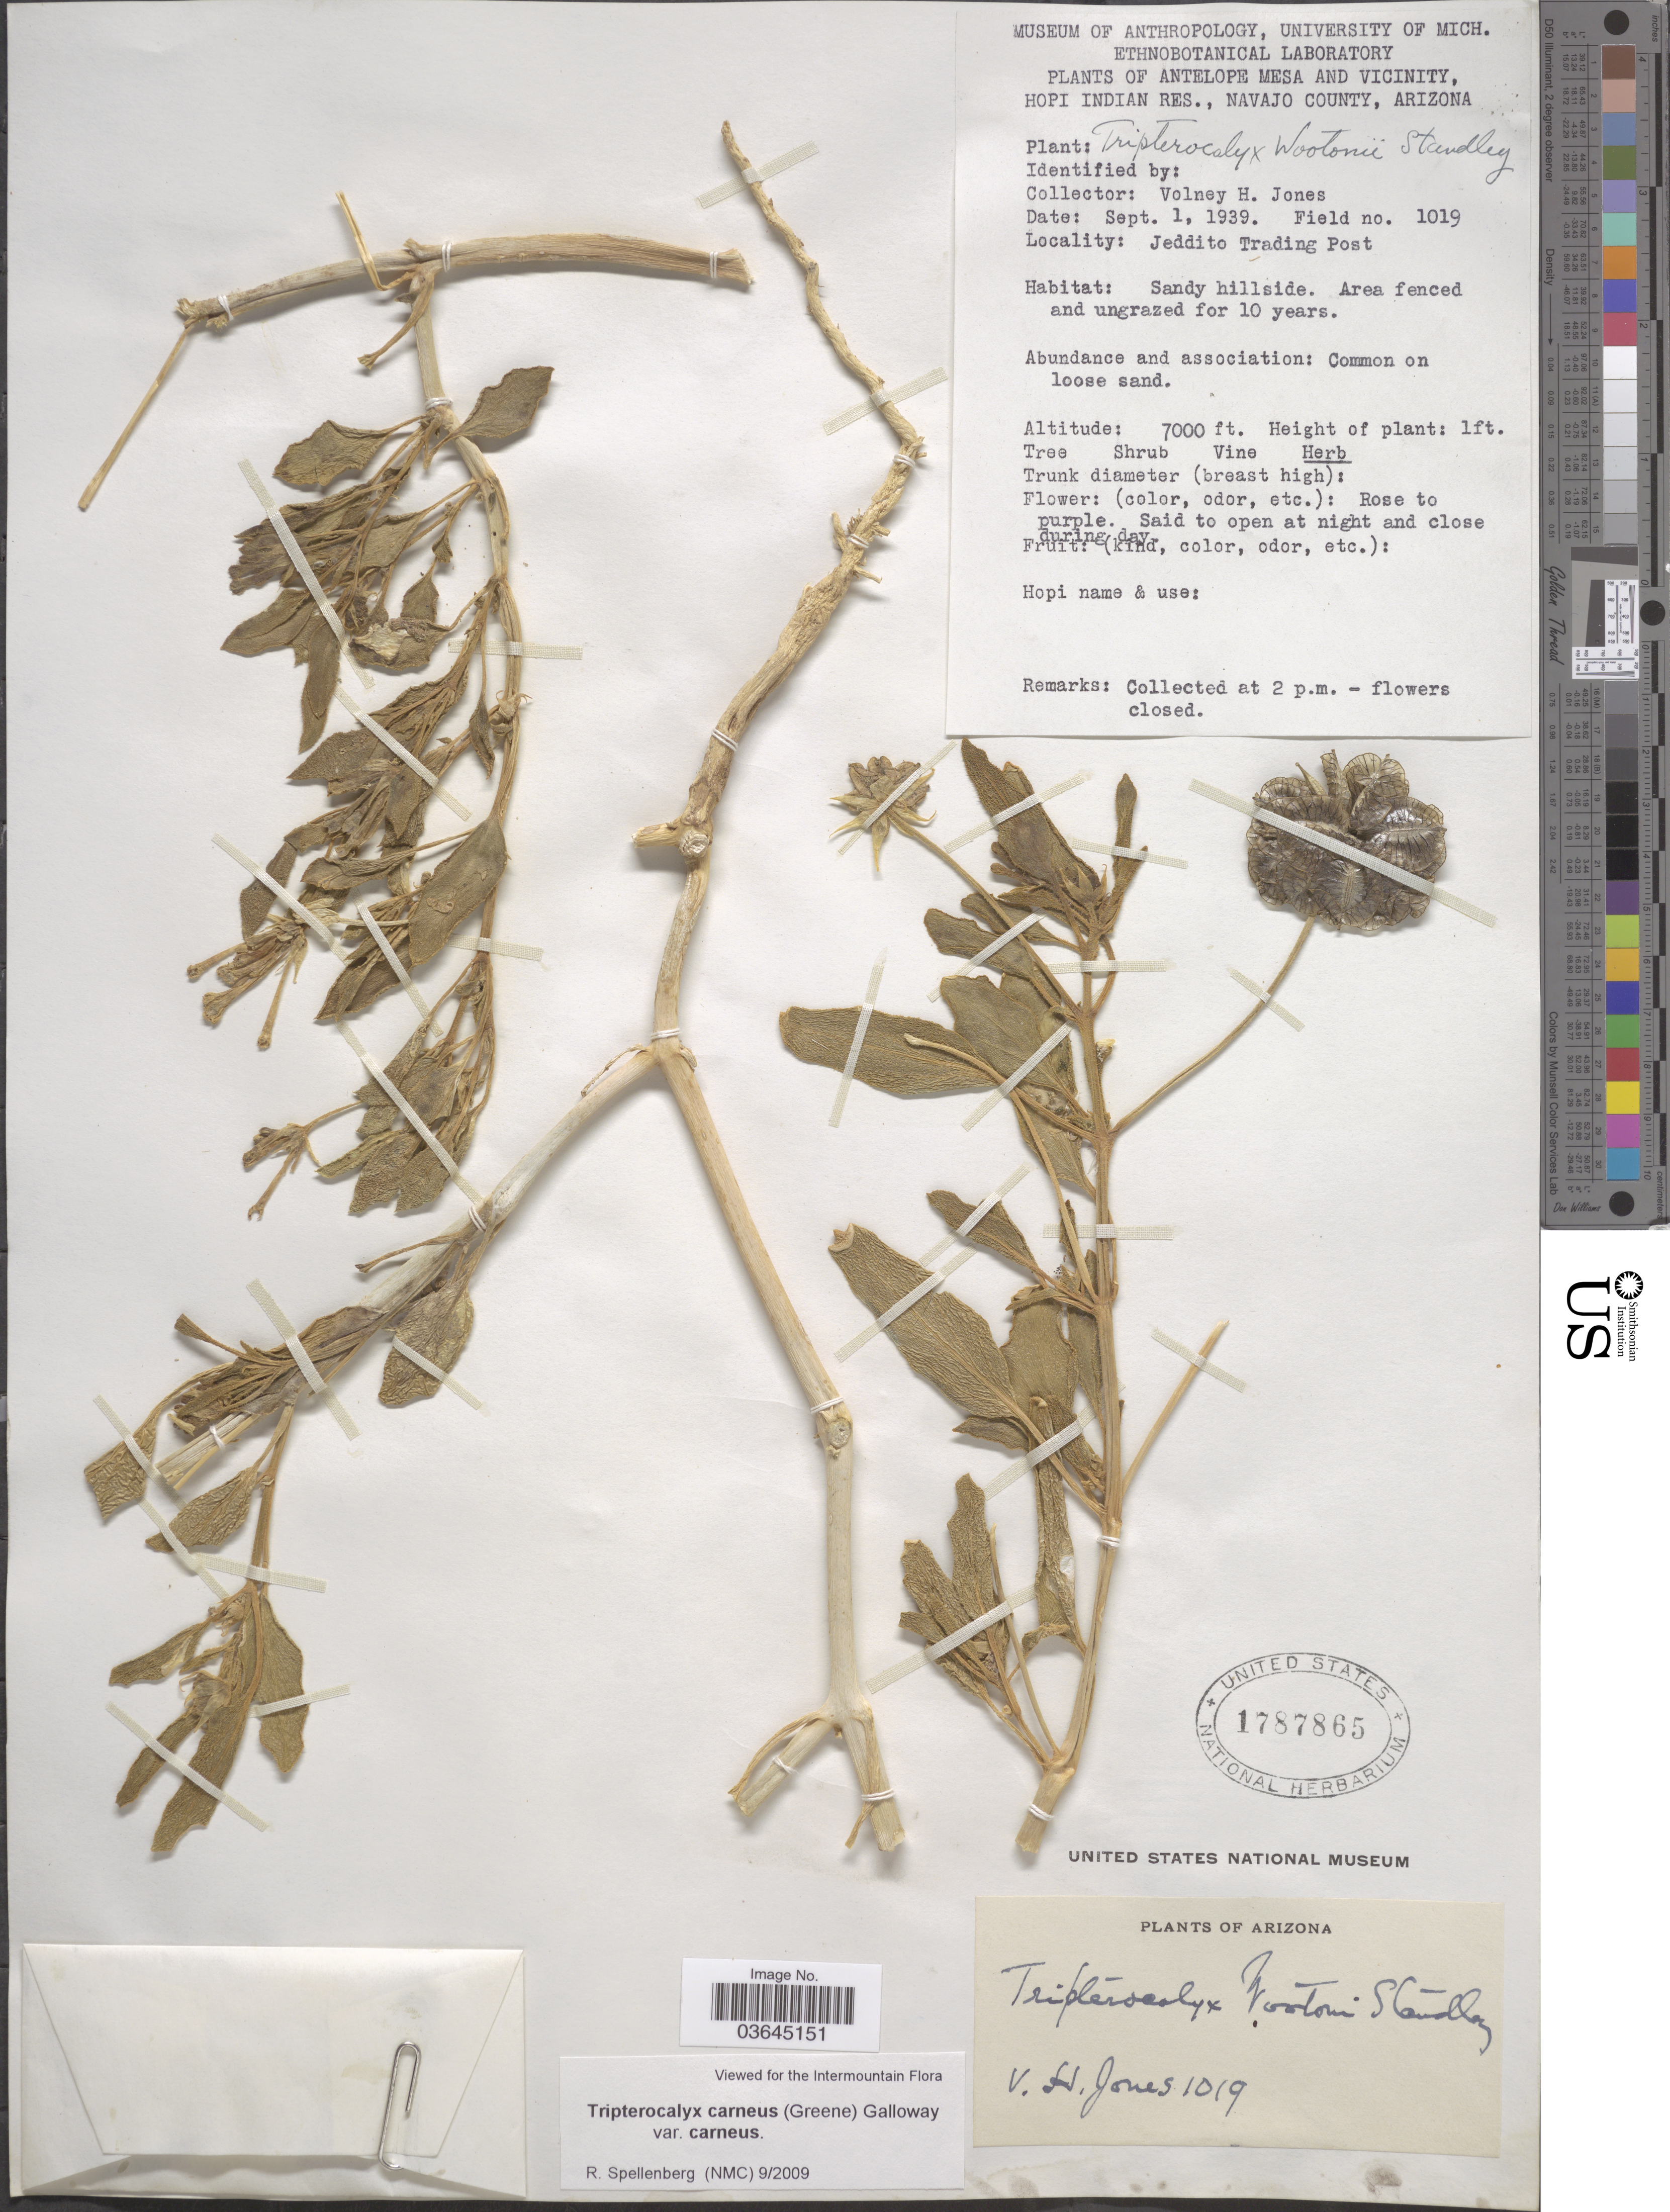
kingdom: Plantae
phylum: Tracheophyta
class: Magnoliopsida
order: Caryophyllales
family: Nyctaginaceae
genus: Tripterocalyx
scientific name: Tripterocalyx carneus var. carneus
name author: (Greene) L.A. Galloway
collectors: V. Jones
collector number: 1019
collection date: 1939-09-01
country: United States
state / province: Arizona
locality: Jeddito Trading Post.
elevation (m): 2134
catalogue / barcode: US 1787865